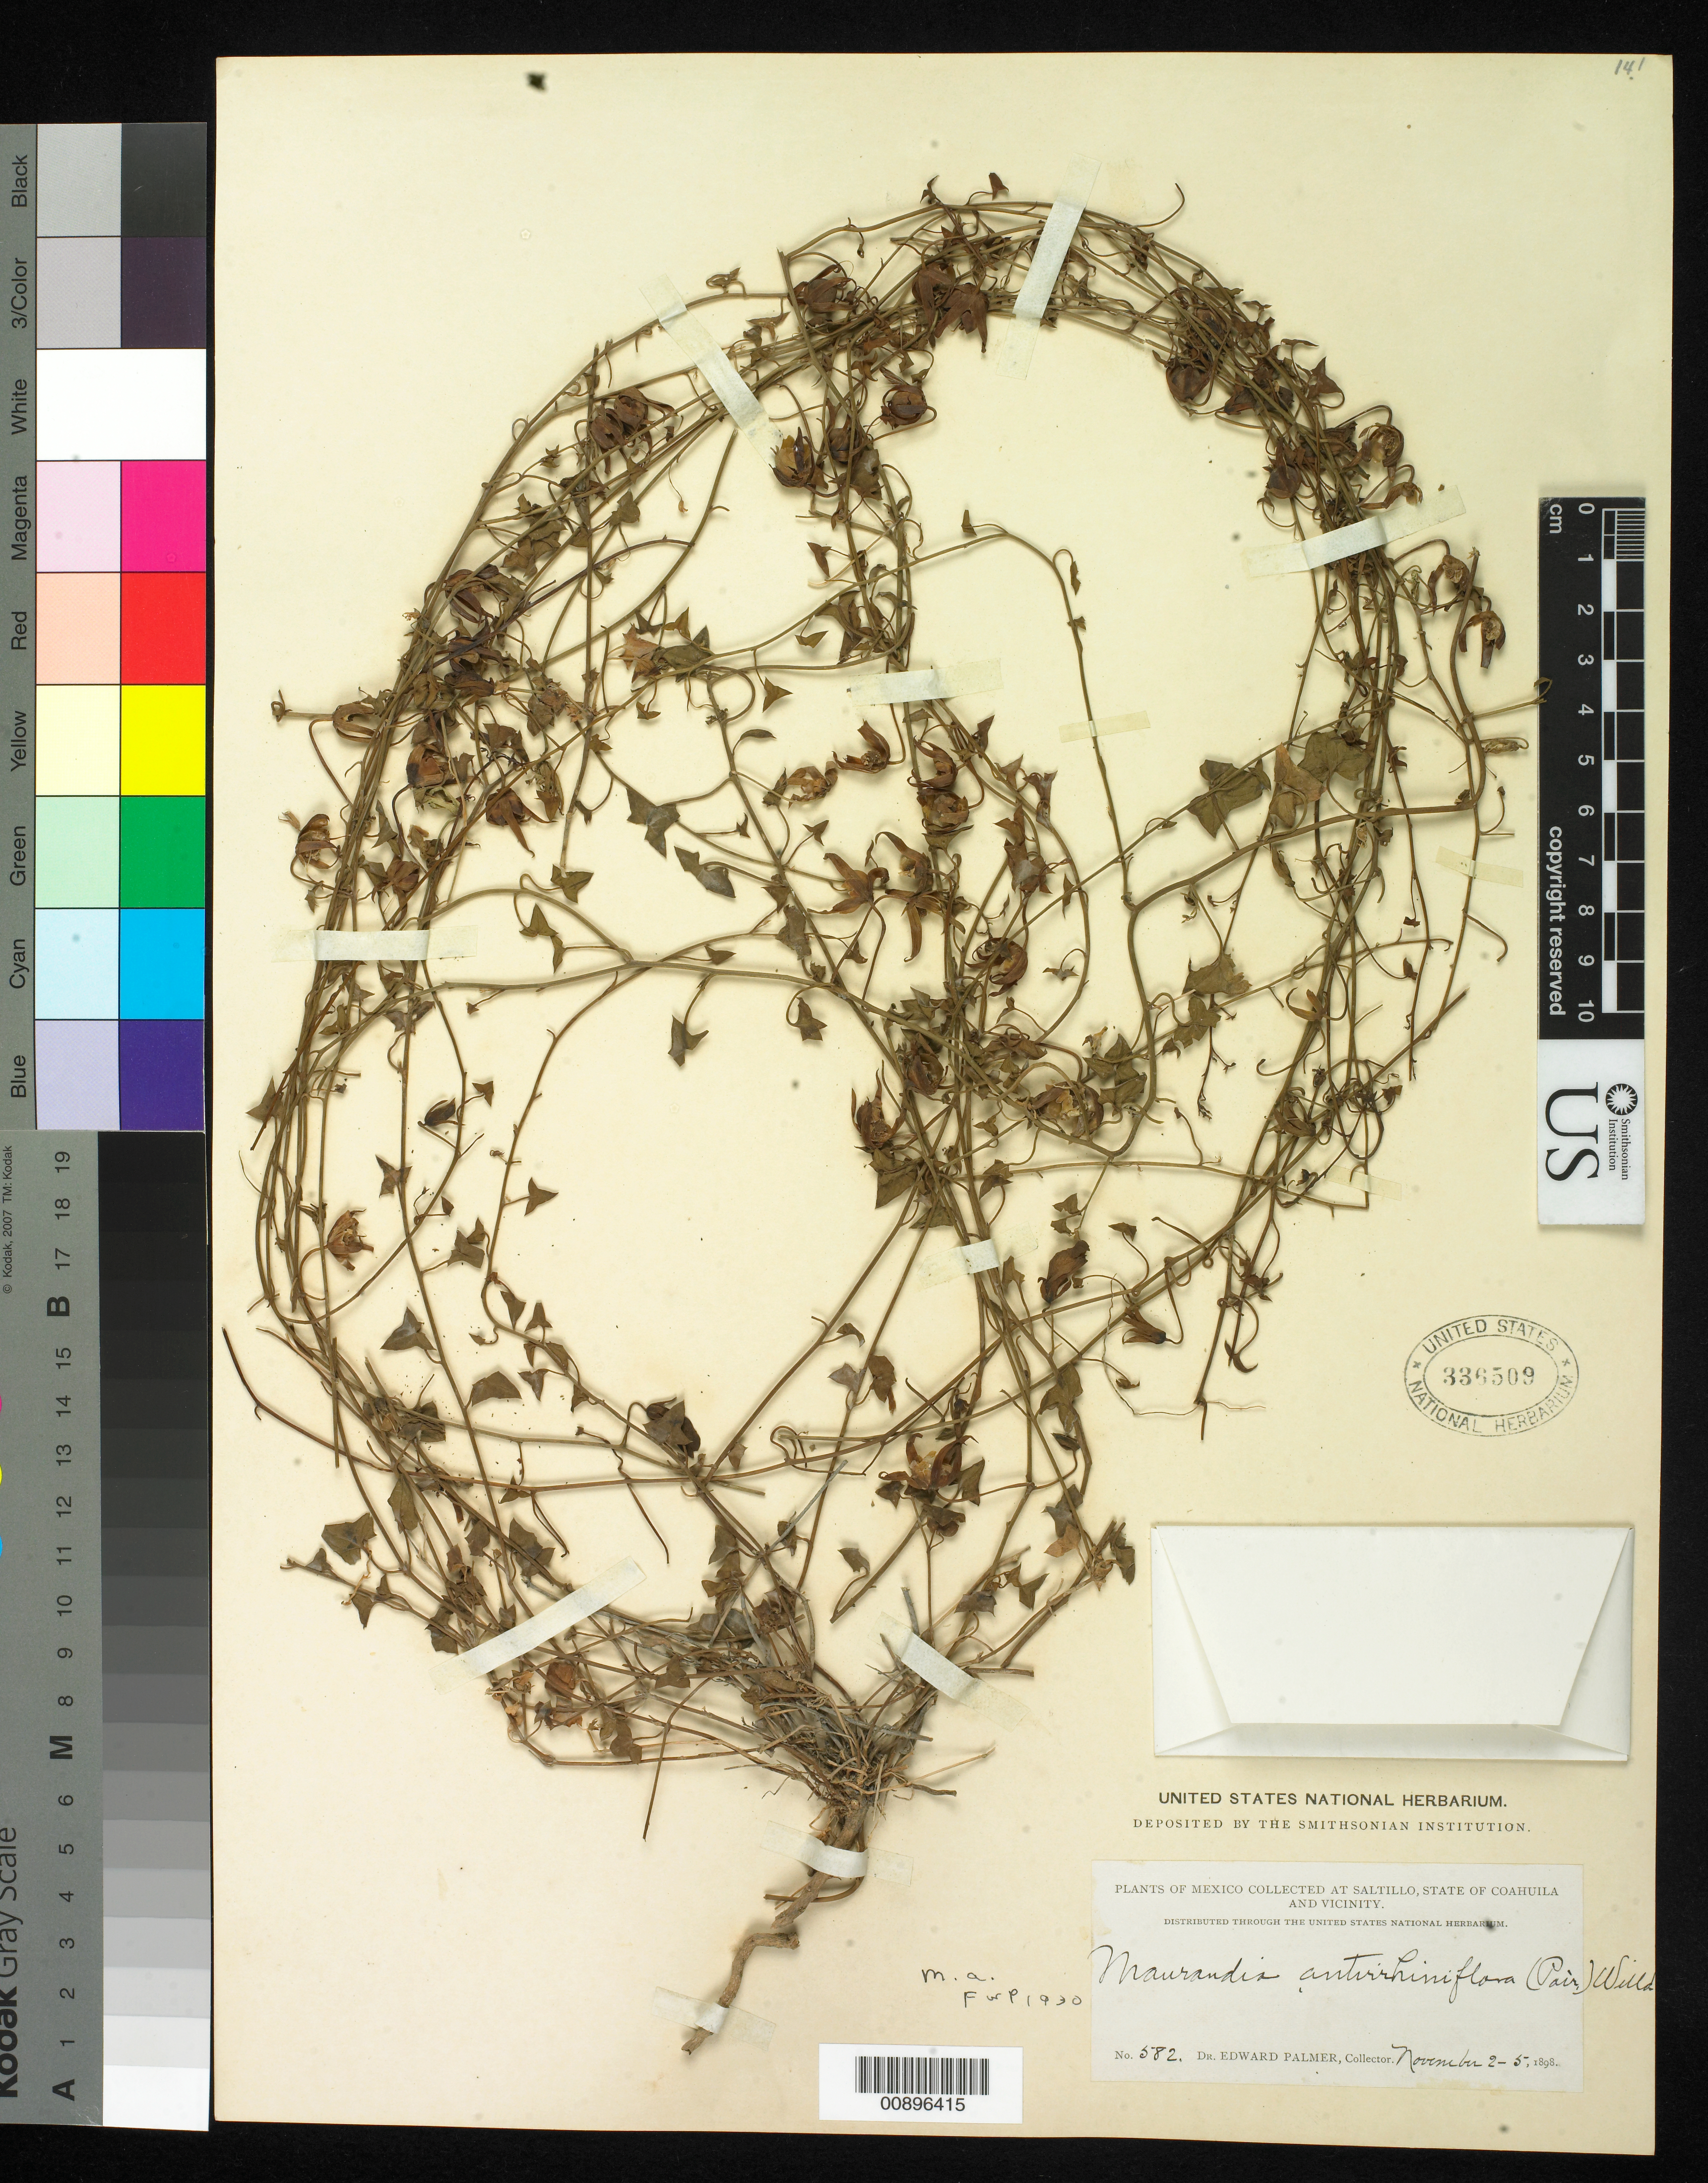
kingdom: Plantae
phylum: Tracheophyta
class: Magnoliopsida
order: Lamiales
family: Plantaginaceae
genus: Maurandya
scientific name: Maurandya antirrhiniflora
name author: Humb. & Bonpl. ex Willd.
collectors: E. Palmer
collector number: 582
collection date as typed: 02 Nov 1898 to 05 Nov 1898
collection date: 1898-11-02/1898-11-05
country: Mexico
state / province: Coahuila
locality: Saltillo, Coahuila and vicinity.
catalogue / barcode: US 336509